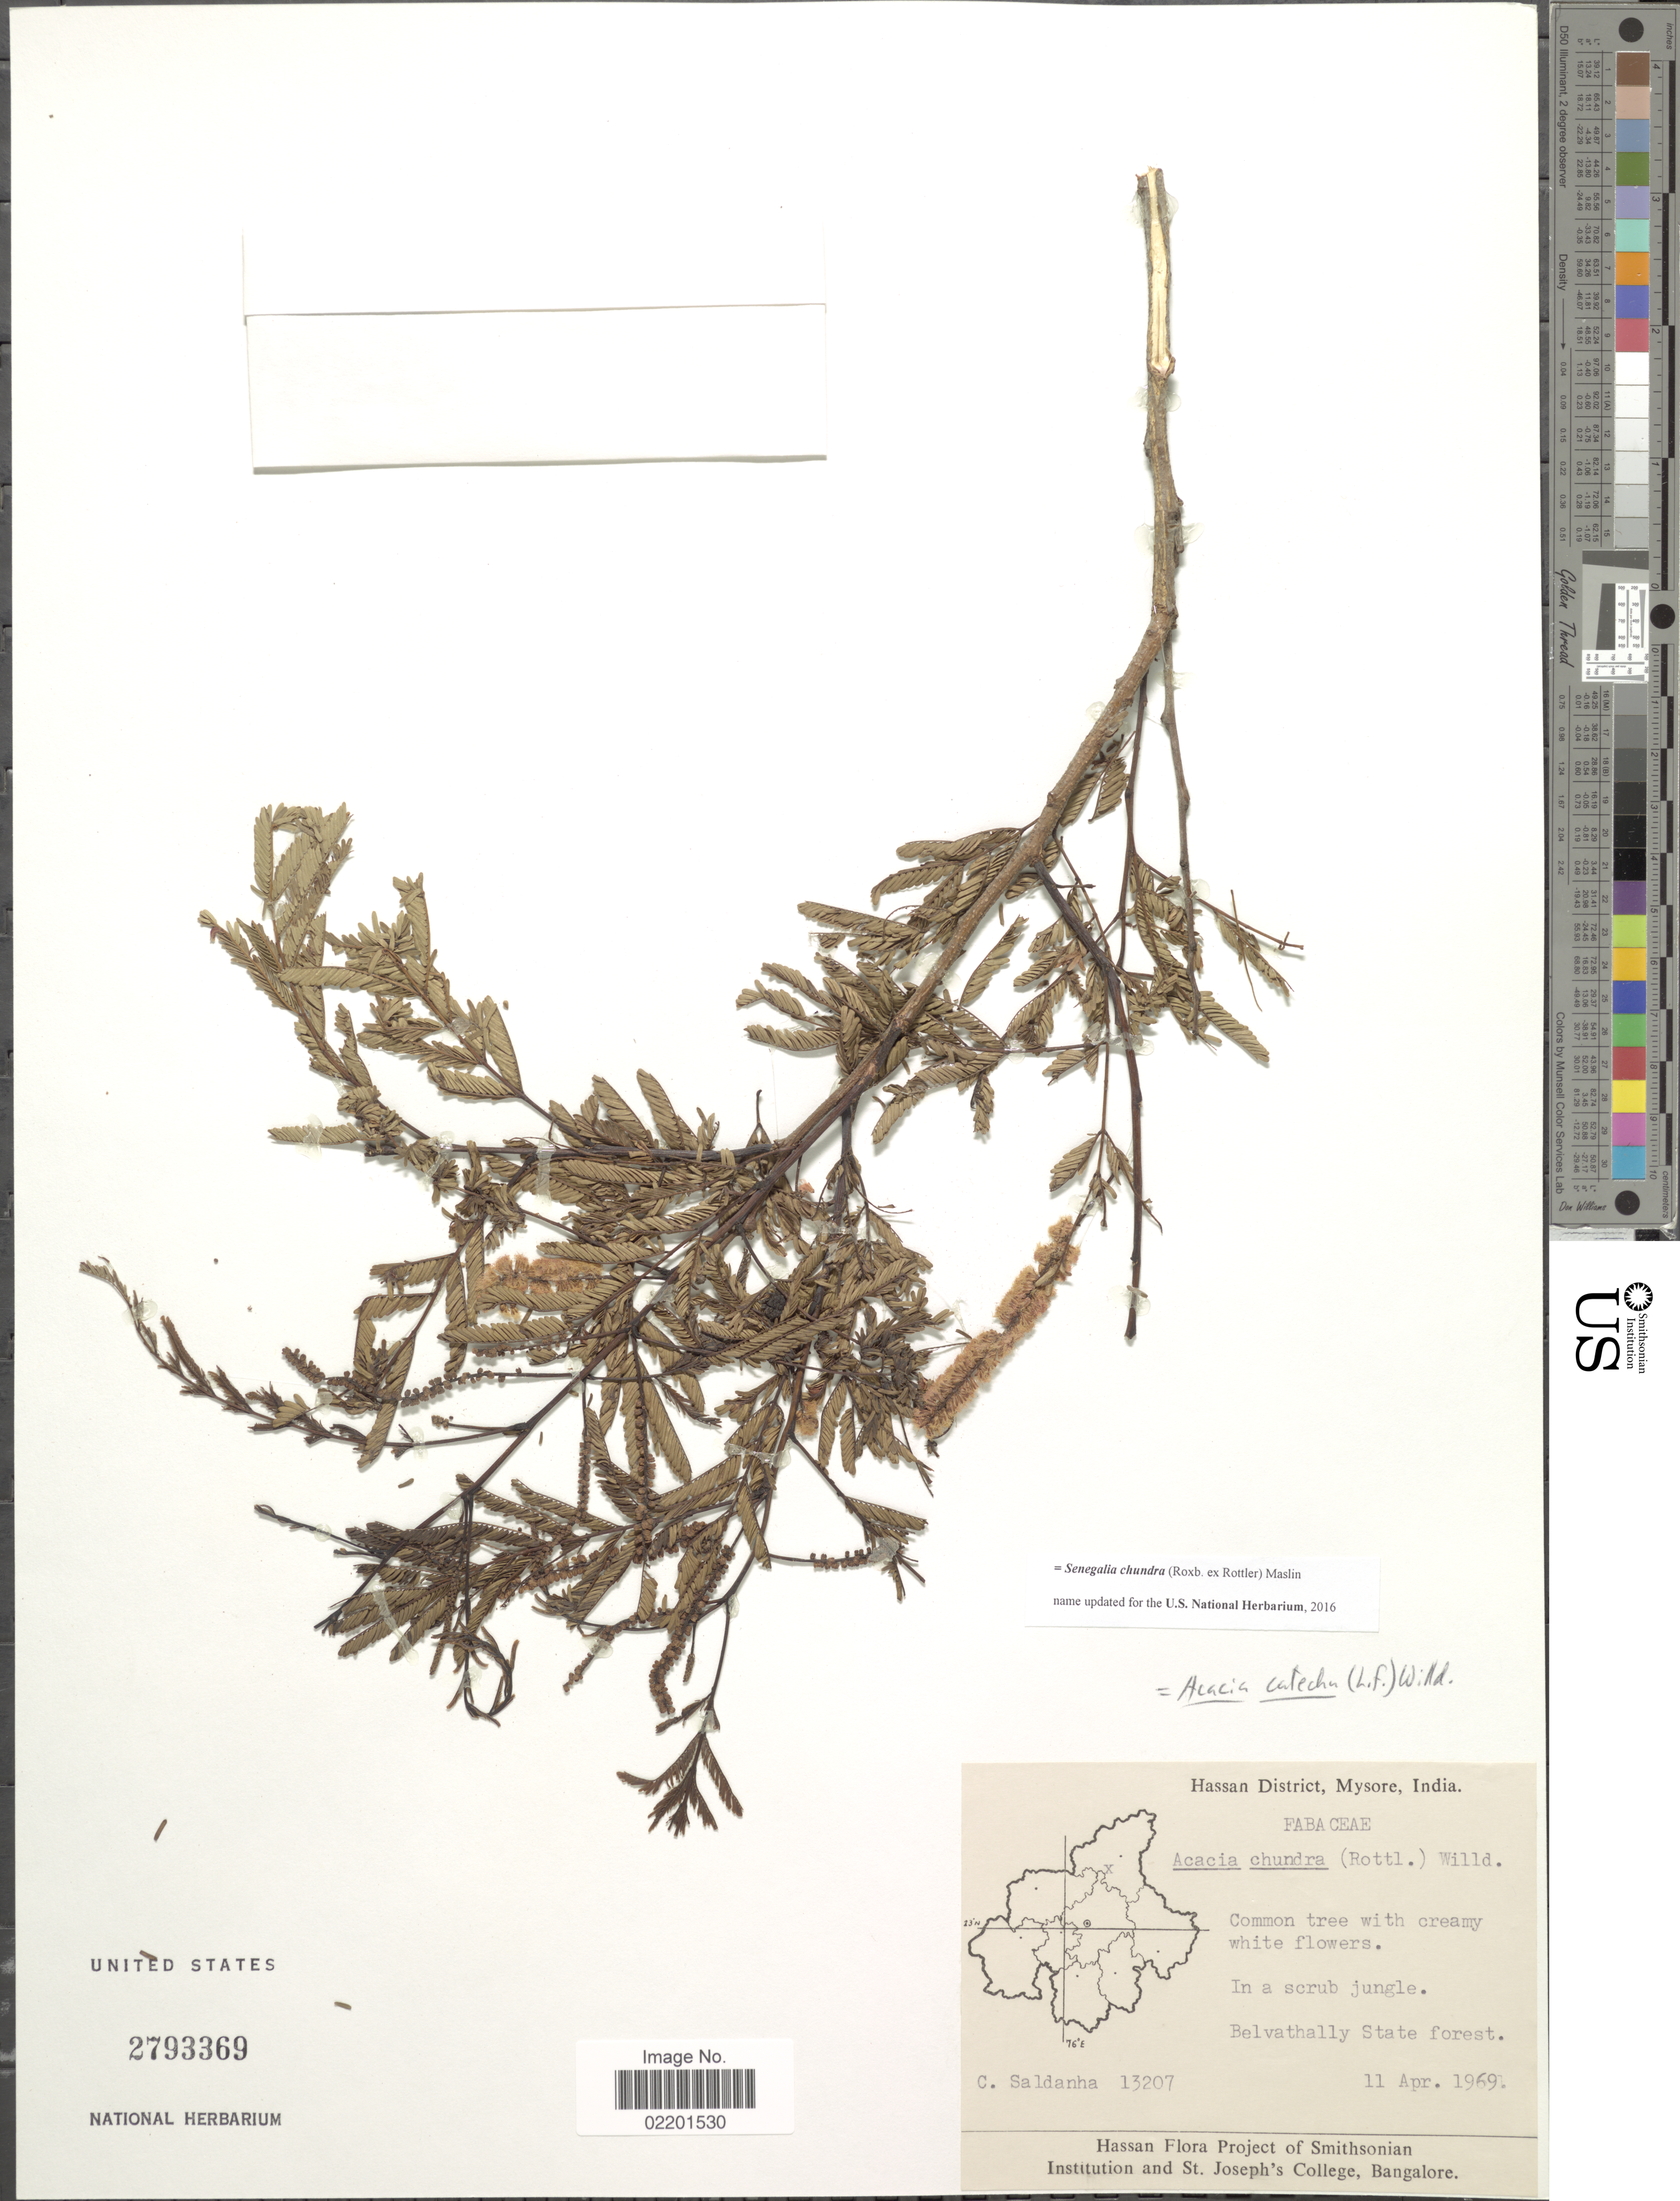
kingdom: Plantae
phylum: Tracheophyta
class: Magnoliopsida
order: Fabales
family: Fabaceae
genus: Senegalia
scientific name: Senegalia chundra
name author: (Roxb. ex Rottler) Maslin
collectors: C. Saldanha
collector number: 13207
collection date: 1969-04-11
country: India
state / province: Karnataka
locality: Hassan District, Mysore, India. Belvathally State forest.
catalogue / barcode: US 2793369